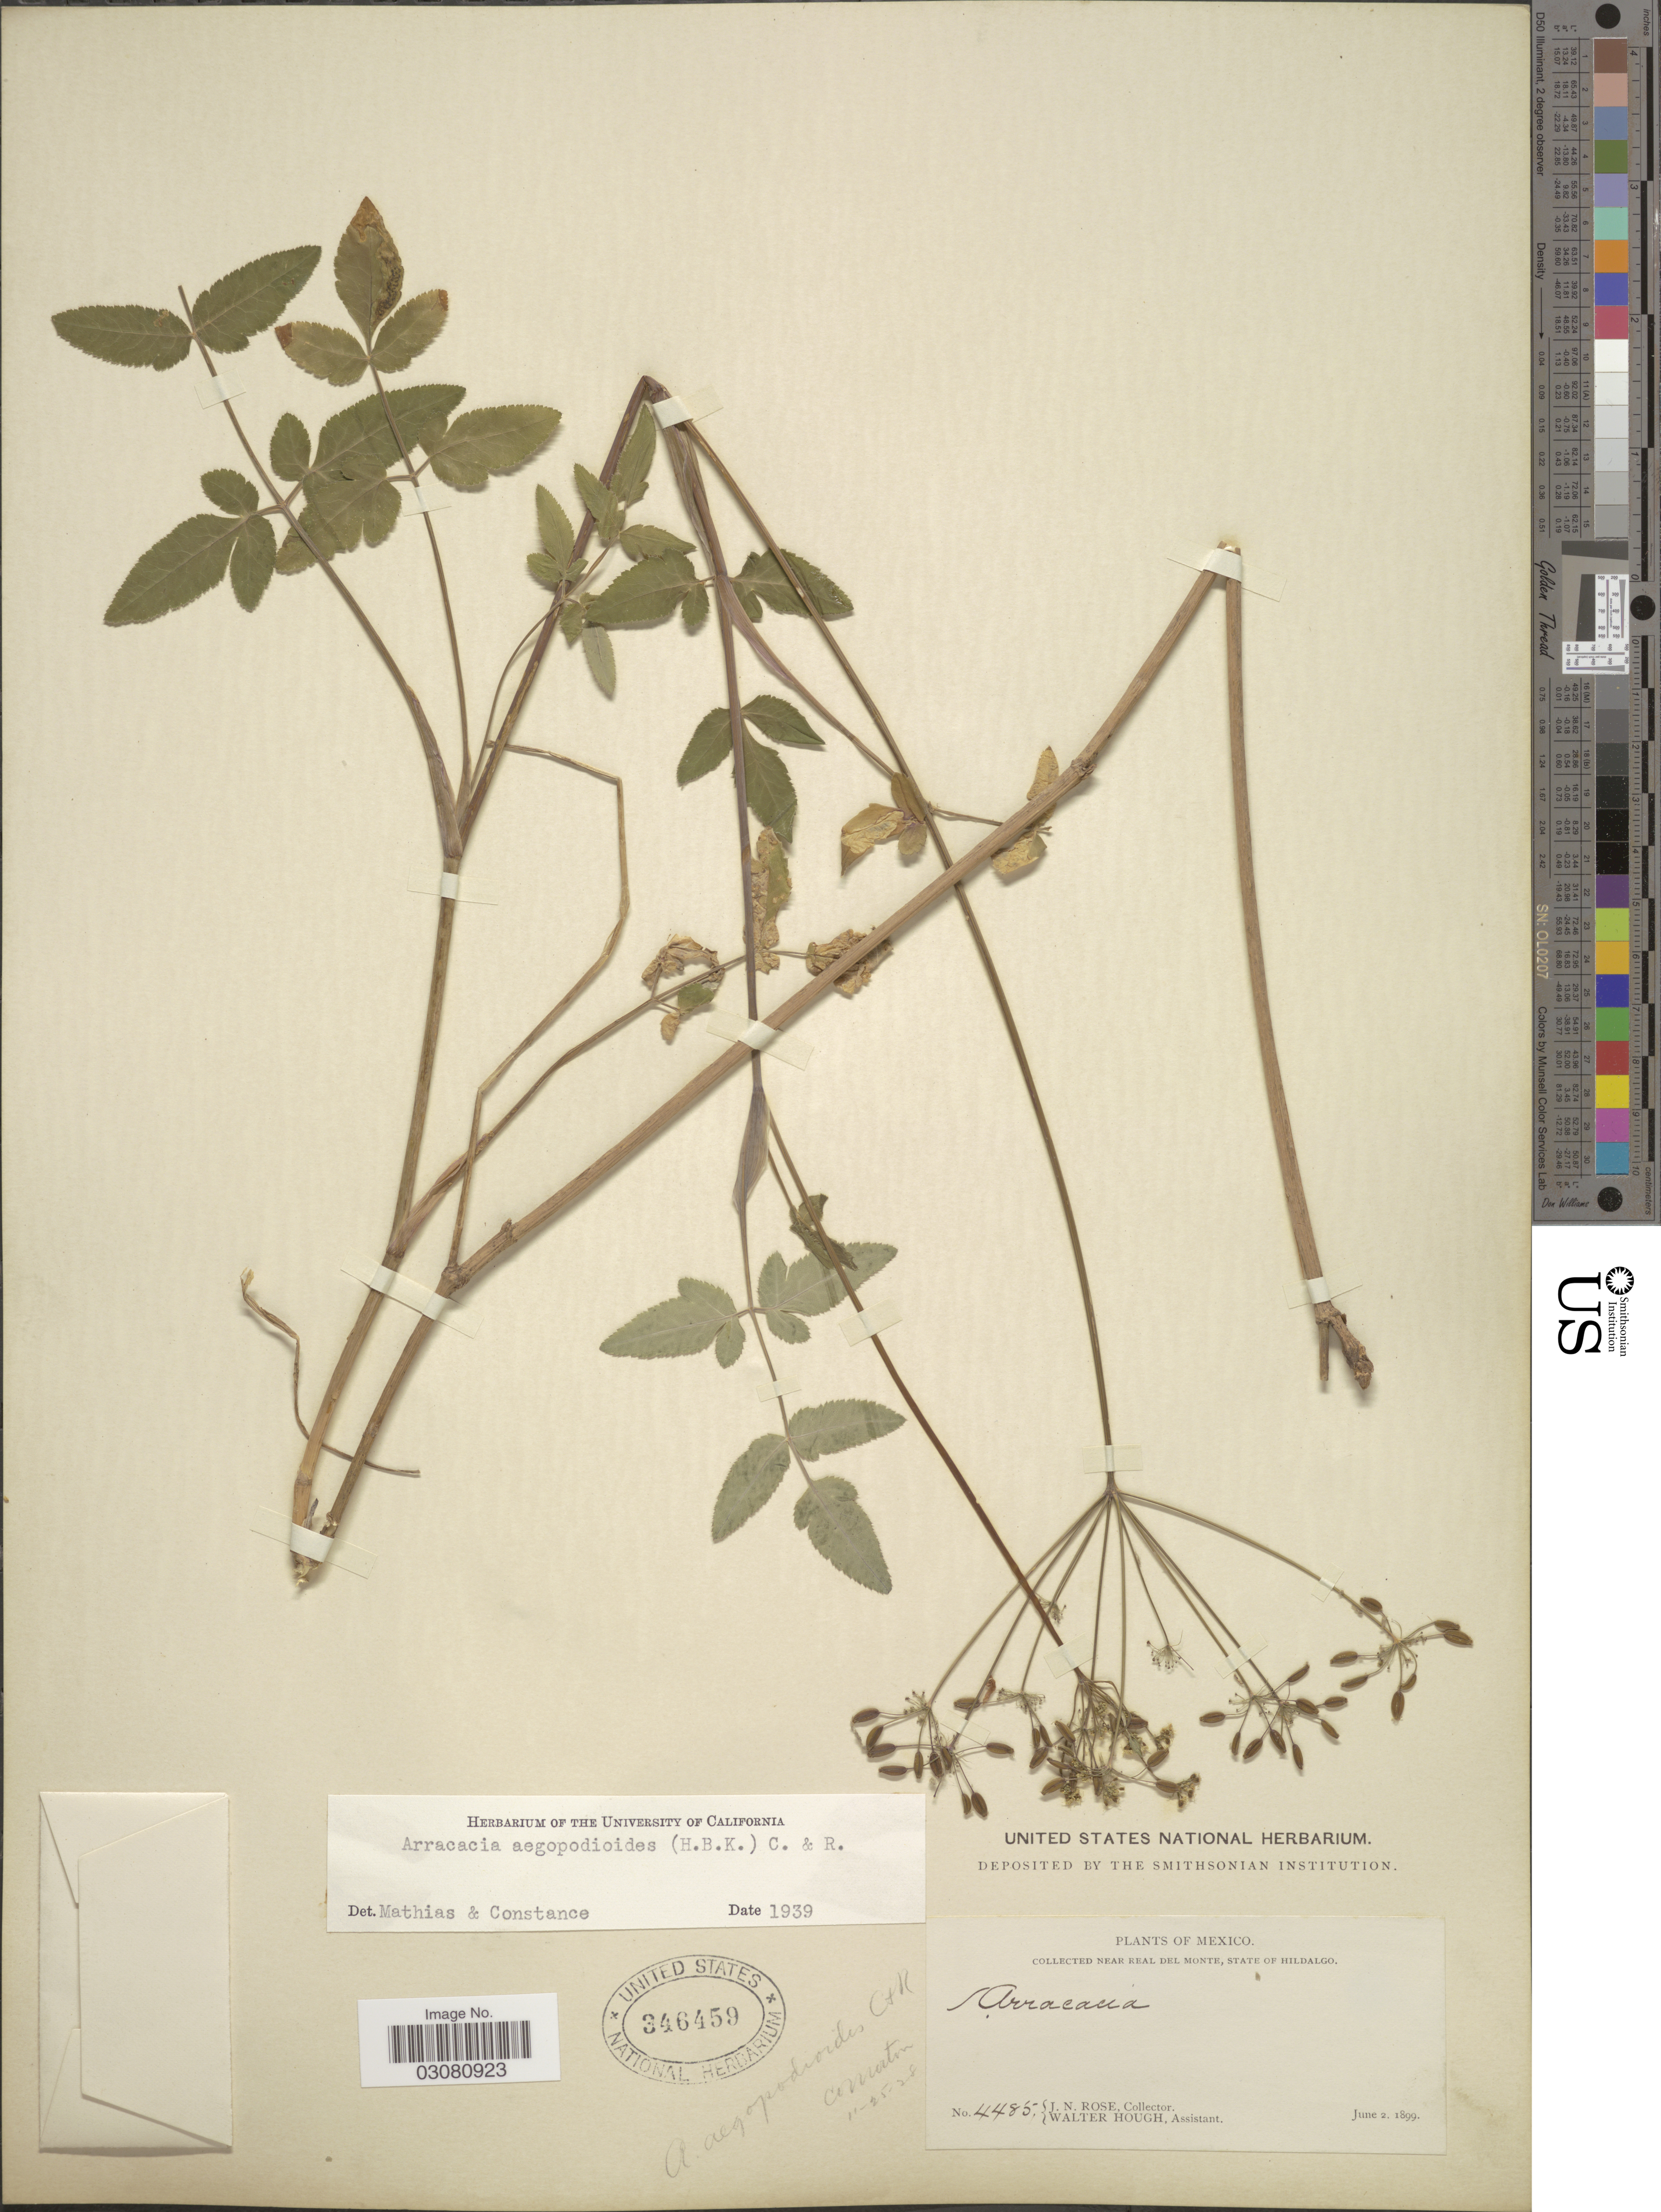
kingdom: Plantae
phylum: Tracheophyta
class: Magnoliopsida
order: Apiales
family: Apiaceae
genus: Arracacia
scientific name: Arracacia aegopodioides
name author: (Kunth) J.M. Coult. & Rose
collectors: J. N. Rose & W. Hough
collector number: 4485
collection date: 1899-06-02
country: Mexico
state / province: Hidalgo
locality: Near Real del Monte.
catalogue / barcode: US 346459